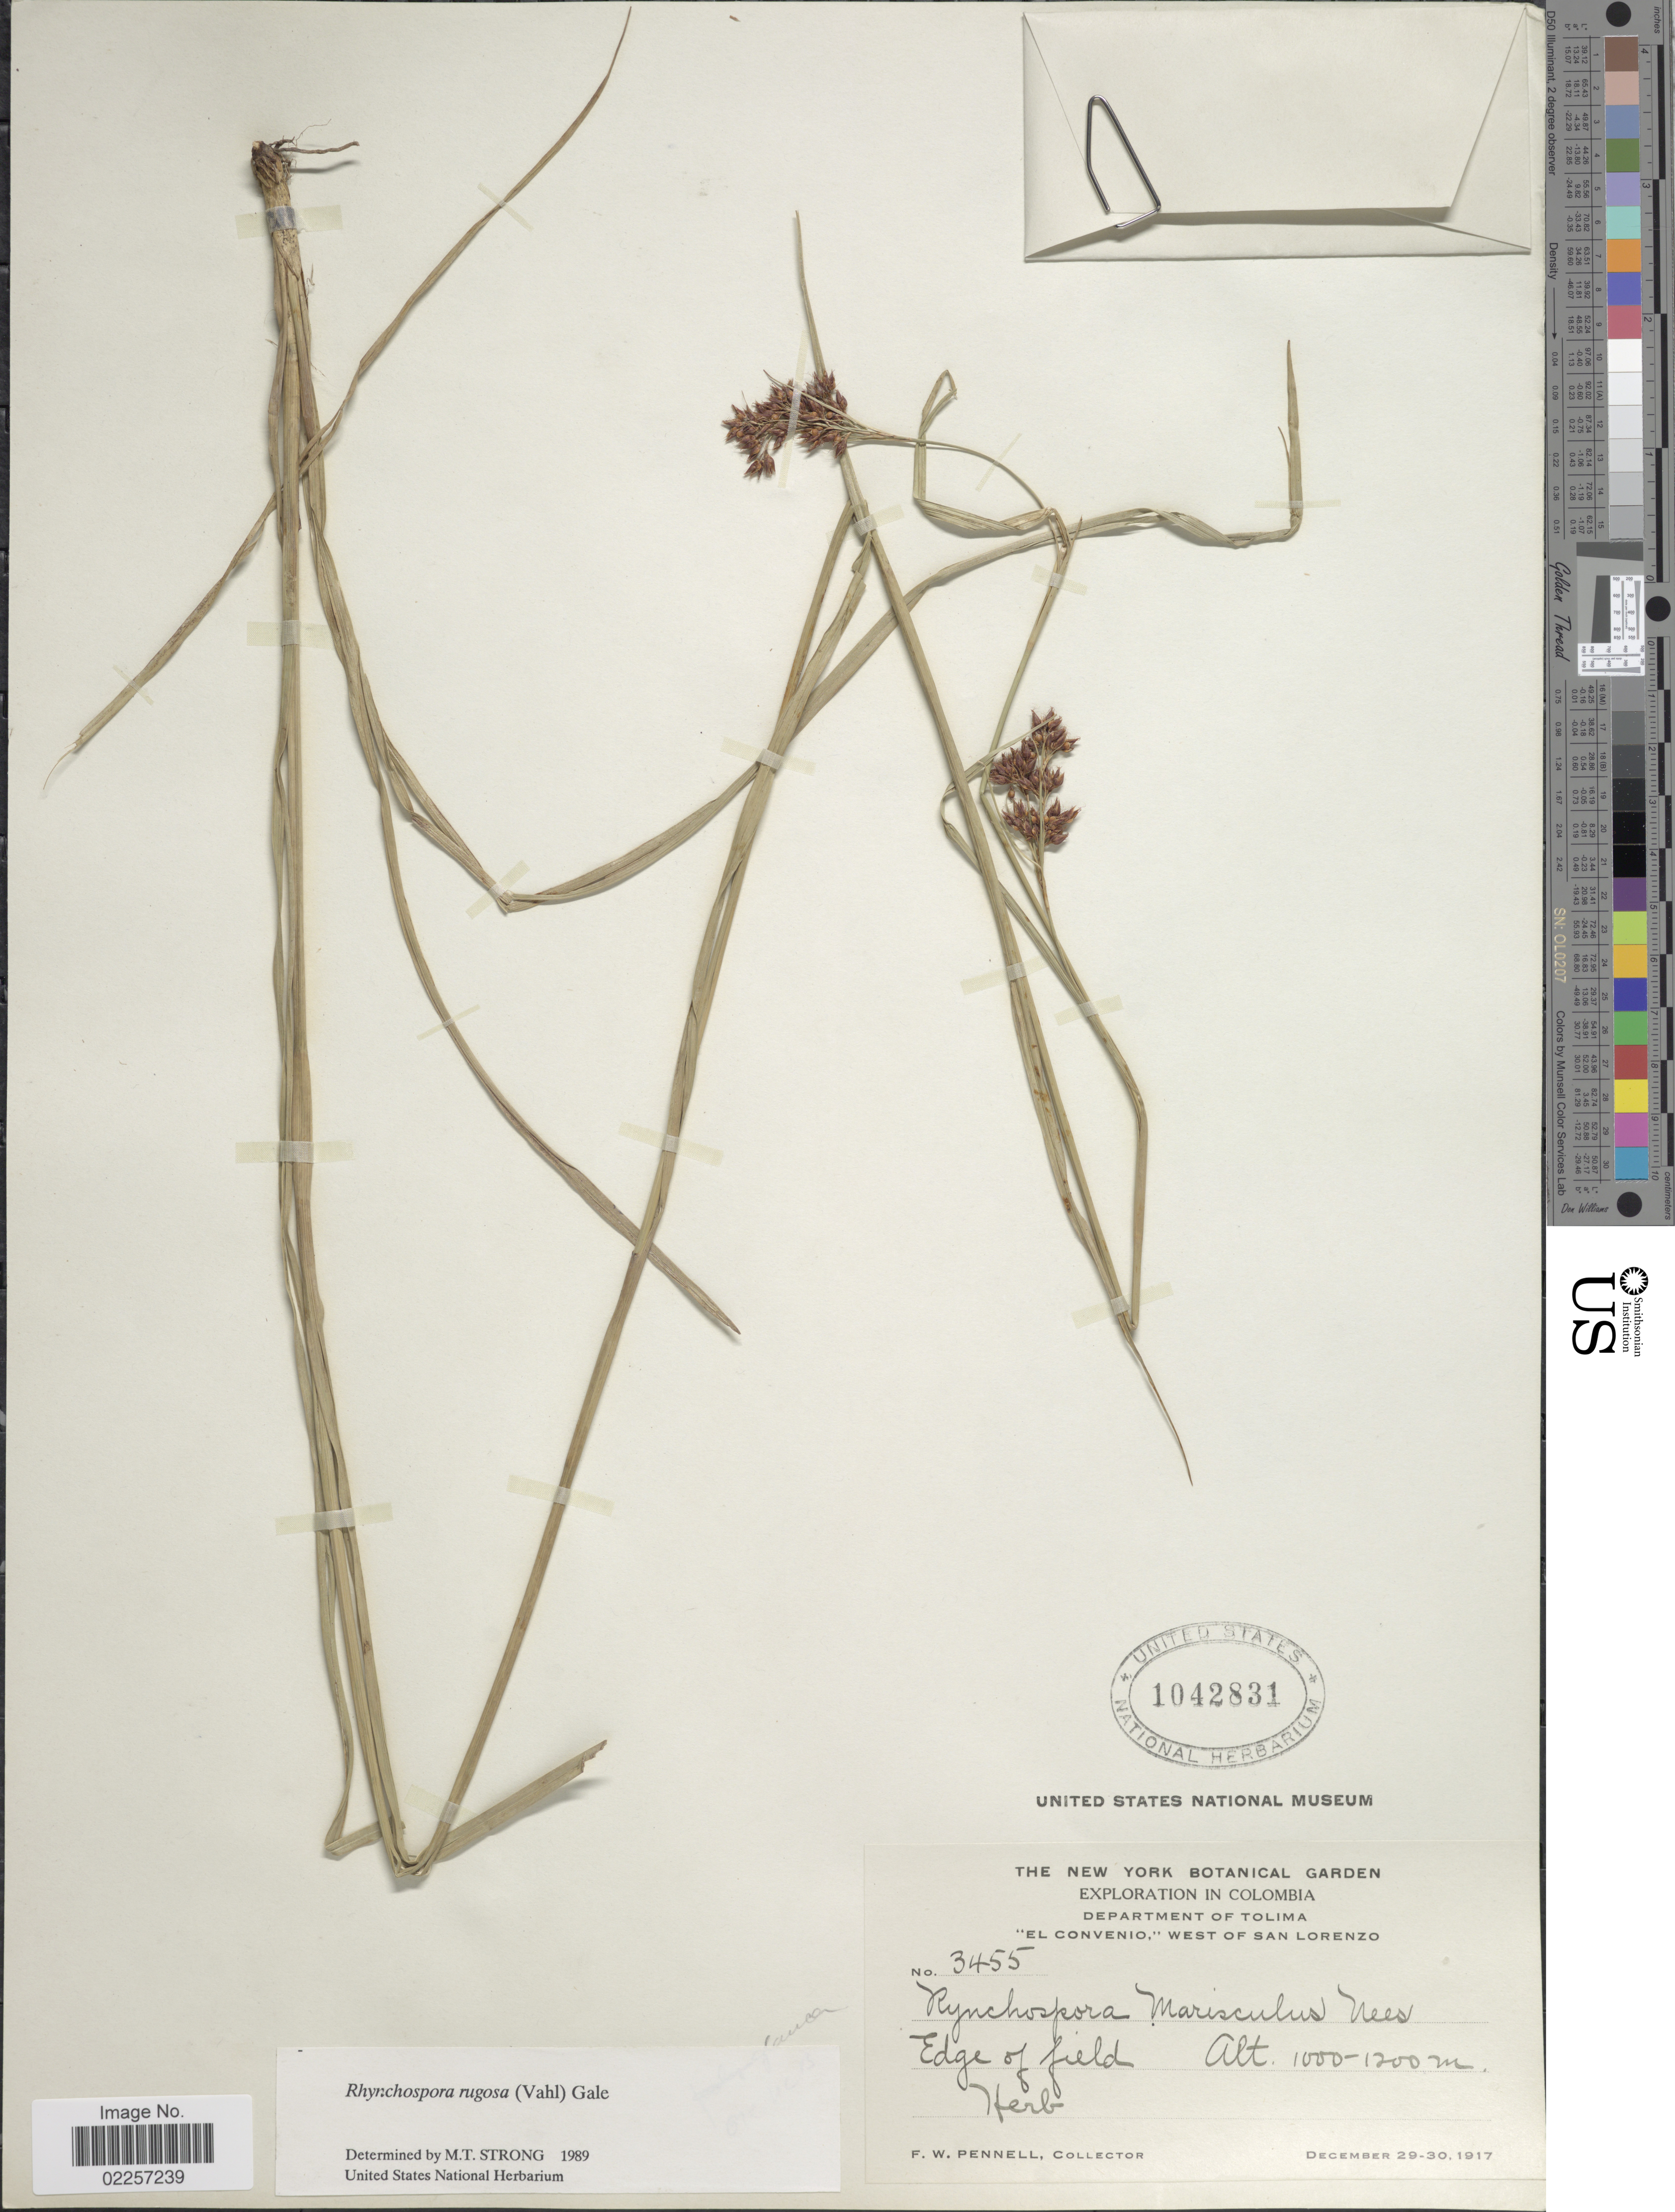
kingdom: Plantae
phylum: Tracheophyta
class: Liliopsida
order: Poales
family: Cyperaceae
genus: Rhynchospora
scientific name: Rhynchospora rugosa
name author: (Vahl) Gale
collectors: F. W. Pennell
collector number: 3455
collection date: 1917-12-29/1917-12-30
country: Colombia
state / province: Tolima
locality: El Convenio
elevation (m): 1000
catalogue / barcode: US 1042831